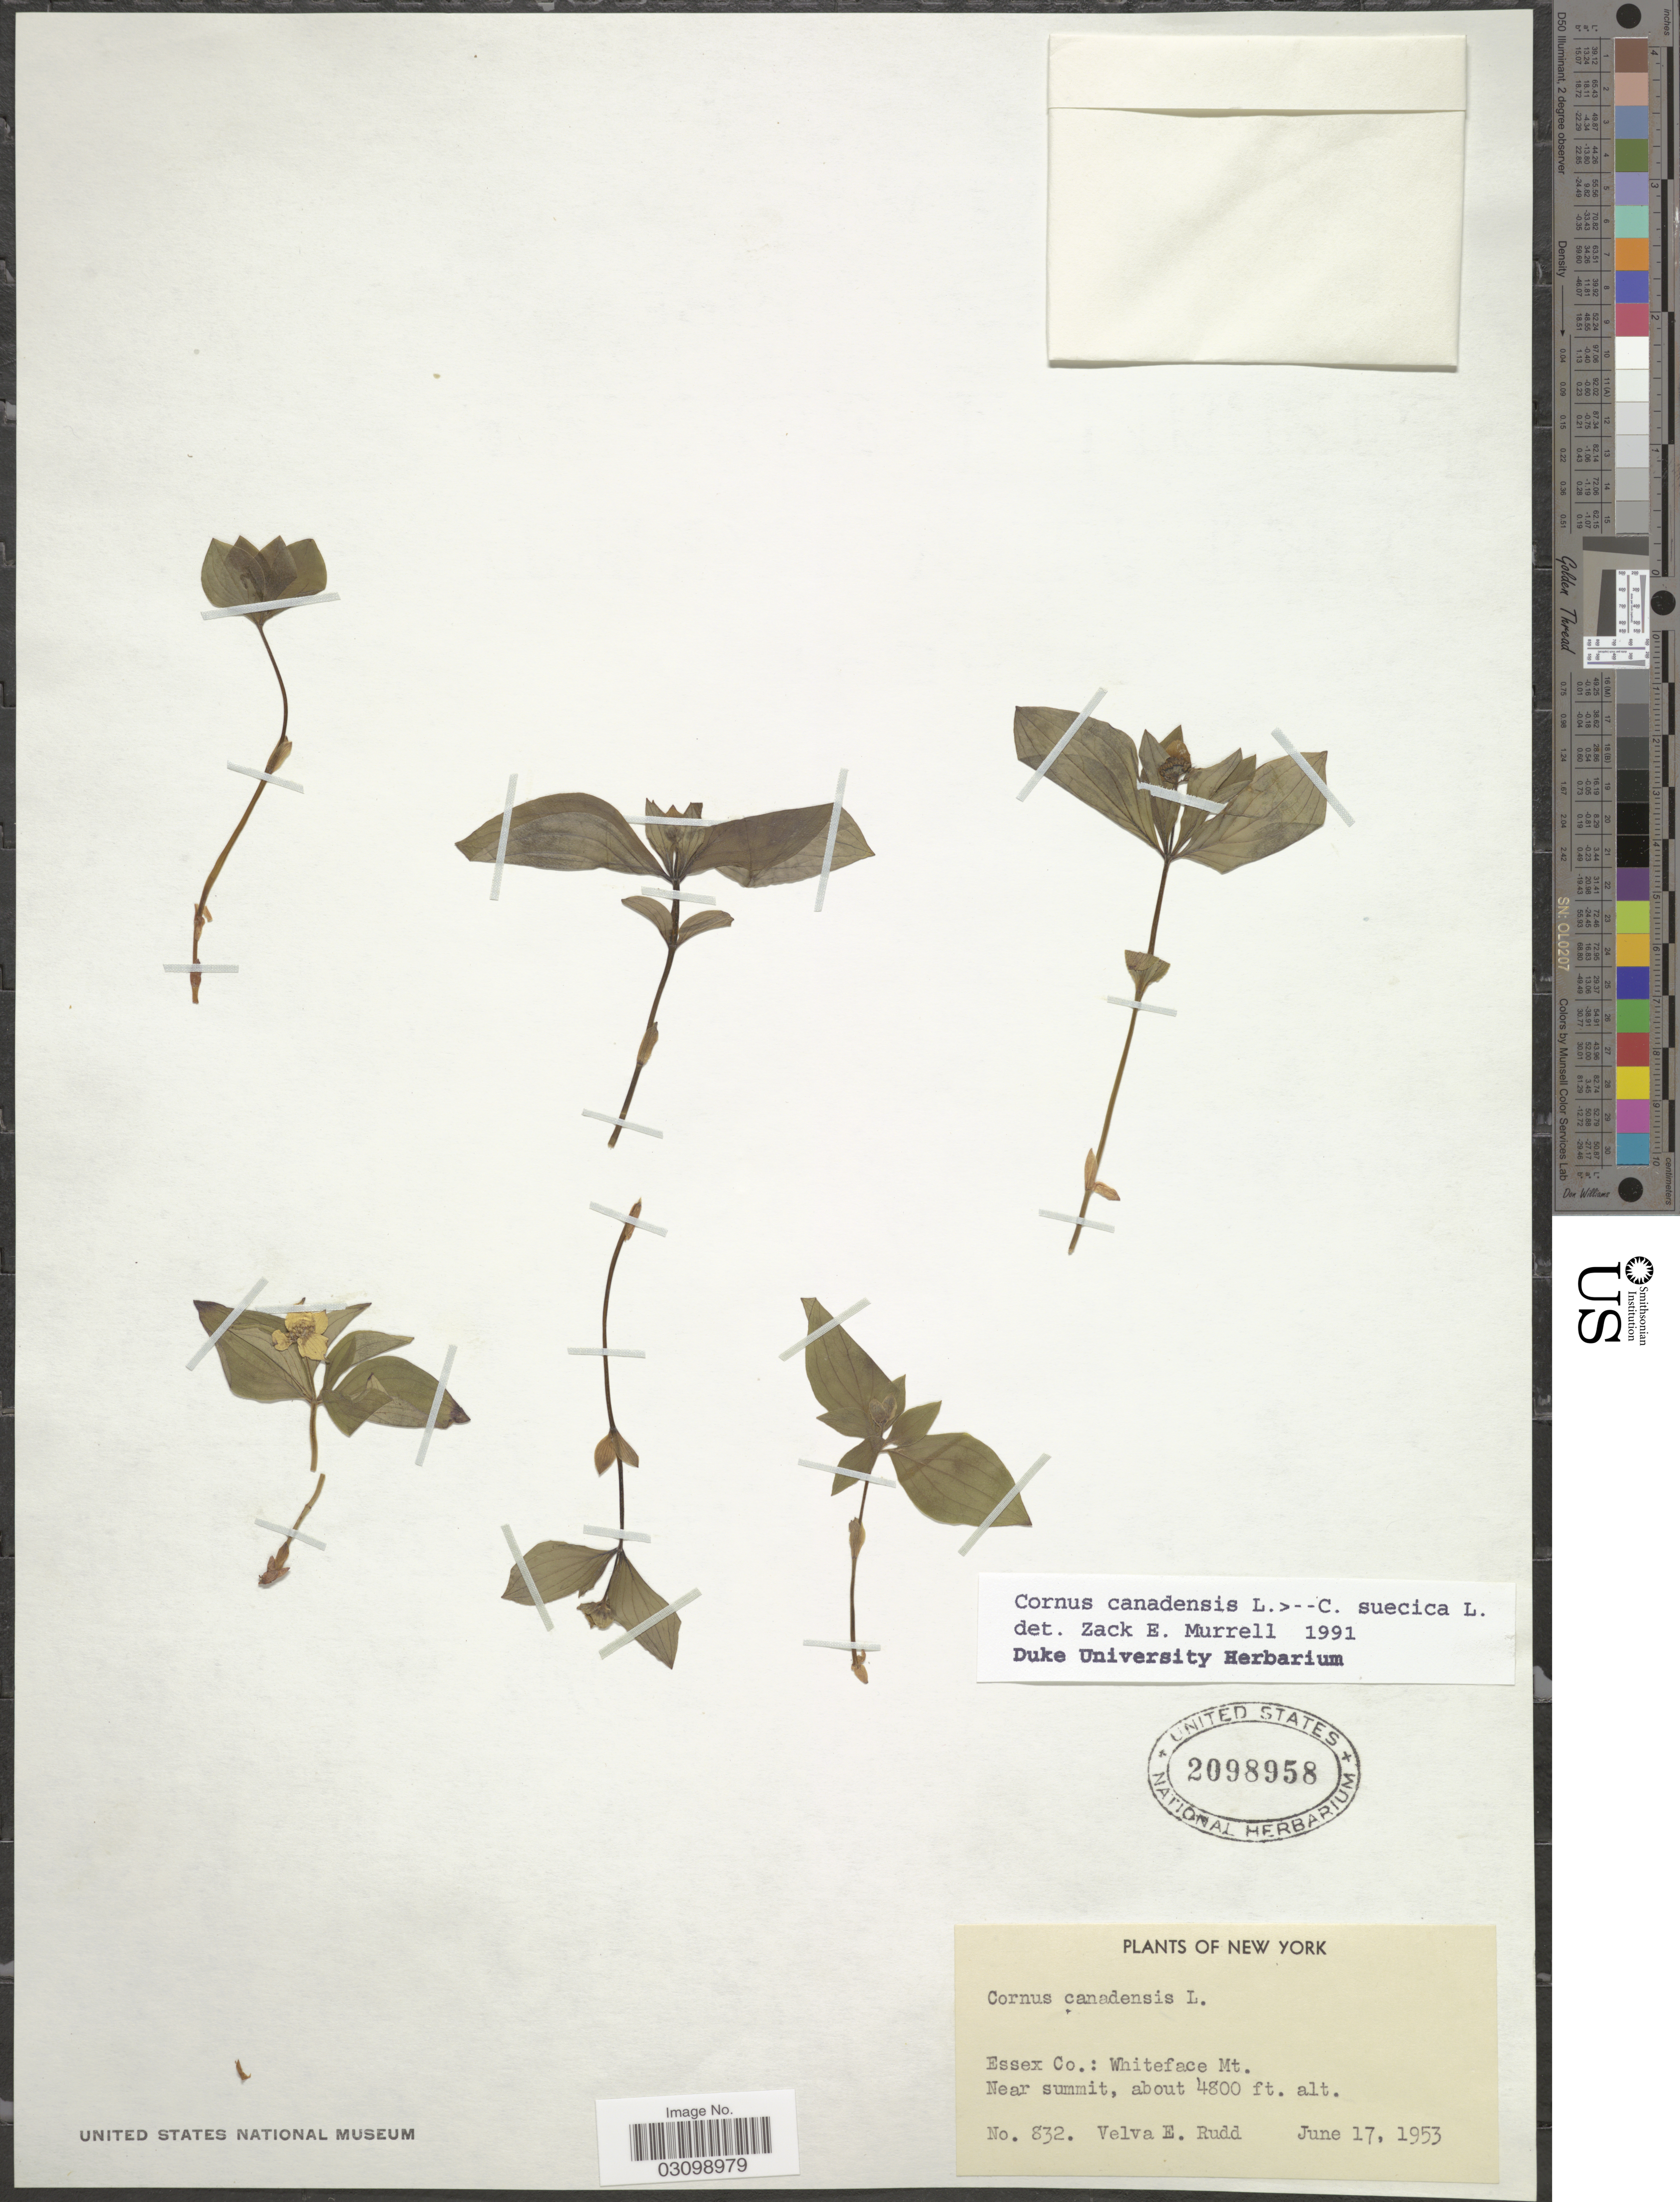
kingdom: Plantae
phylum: Tracheophyta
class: Magnoliopsida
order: Cornales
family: Cornaceae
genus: Cornus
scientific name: Cornus sp.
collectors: V. E. Rudd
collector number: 832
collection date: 1953-06-17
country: United States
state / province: New York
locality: Essex Co.: Whiteface Mt., Near summit.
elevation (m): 1463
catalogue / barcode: US 2098958